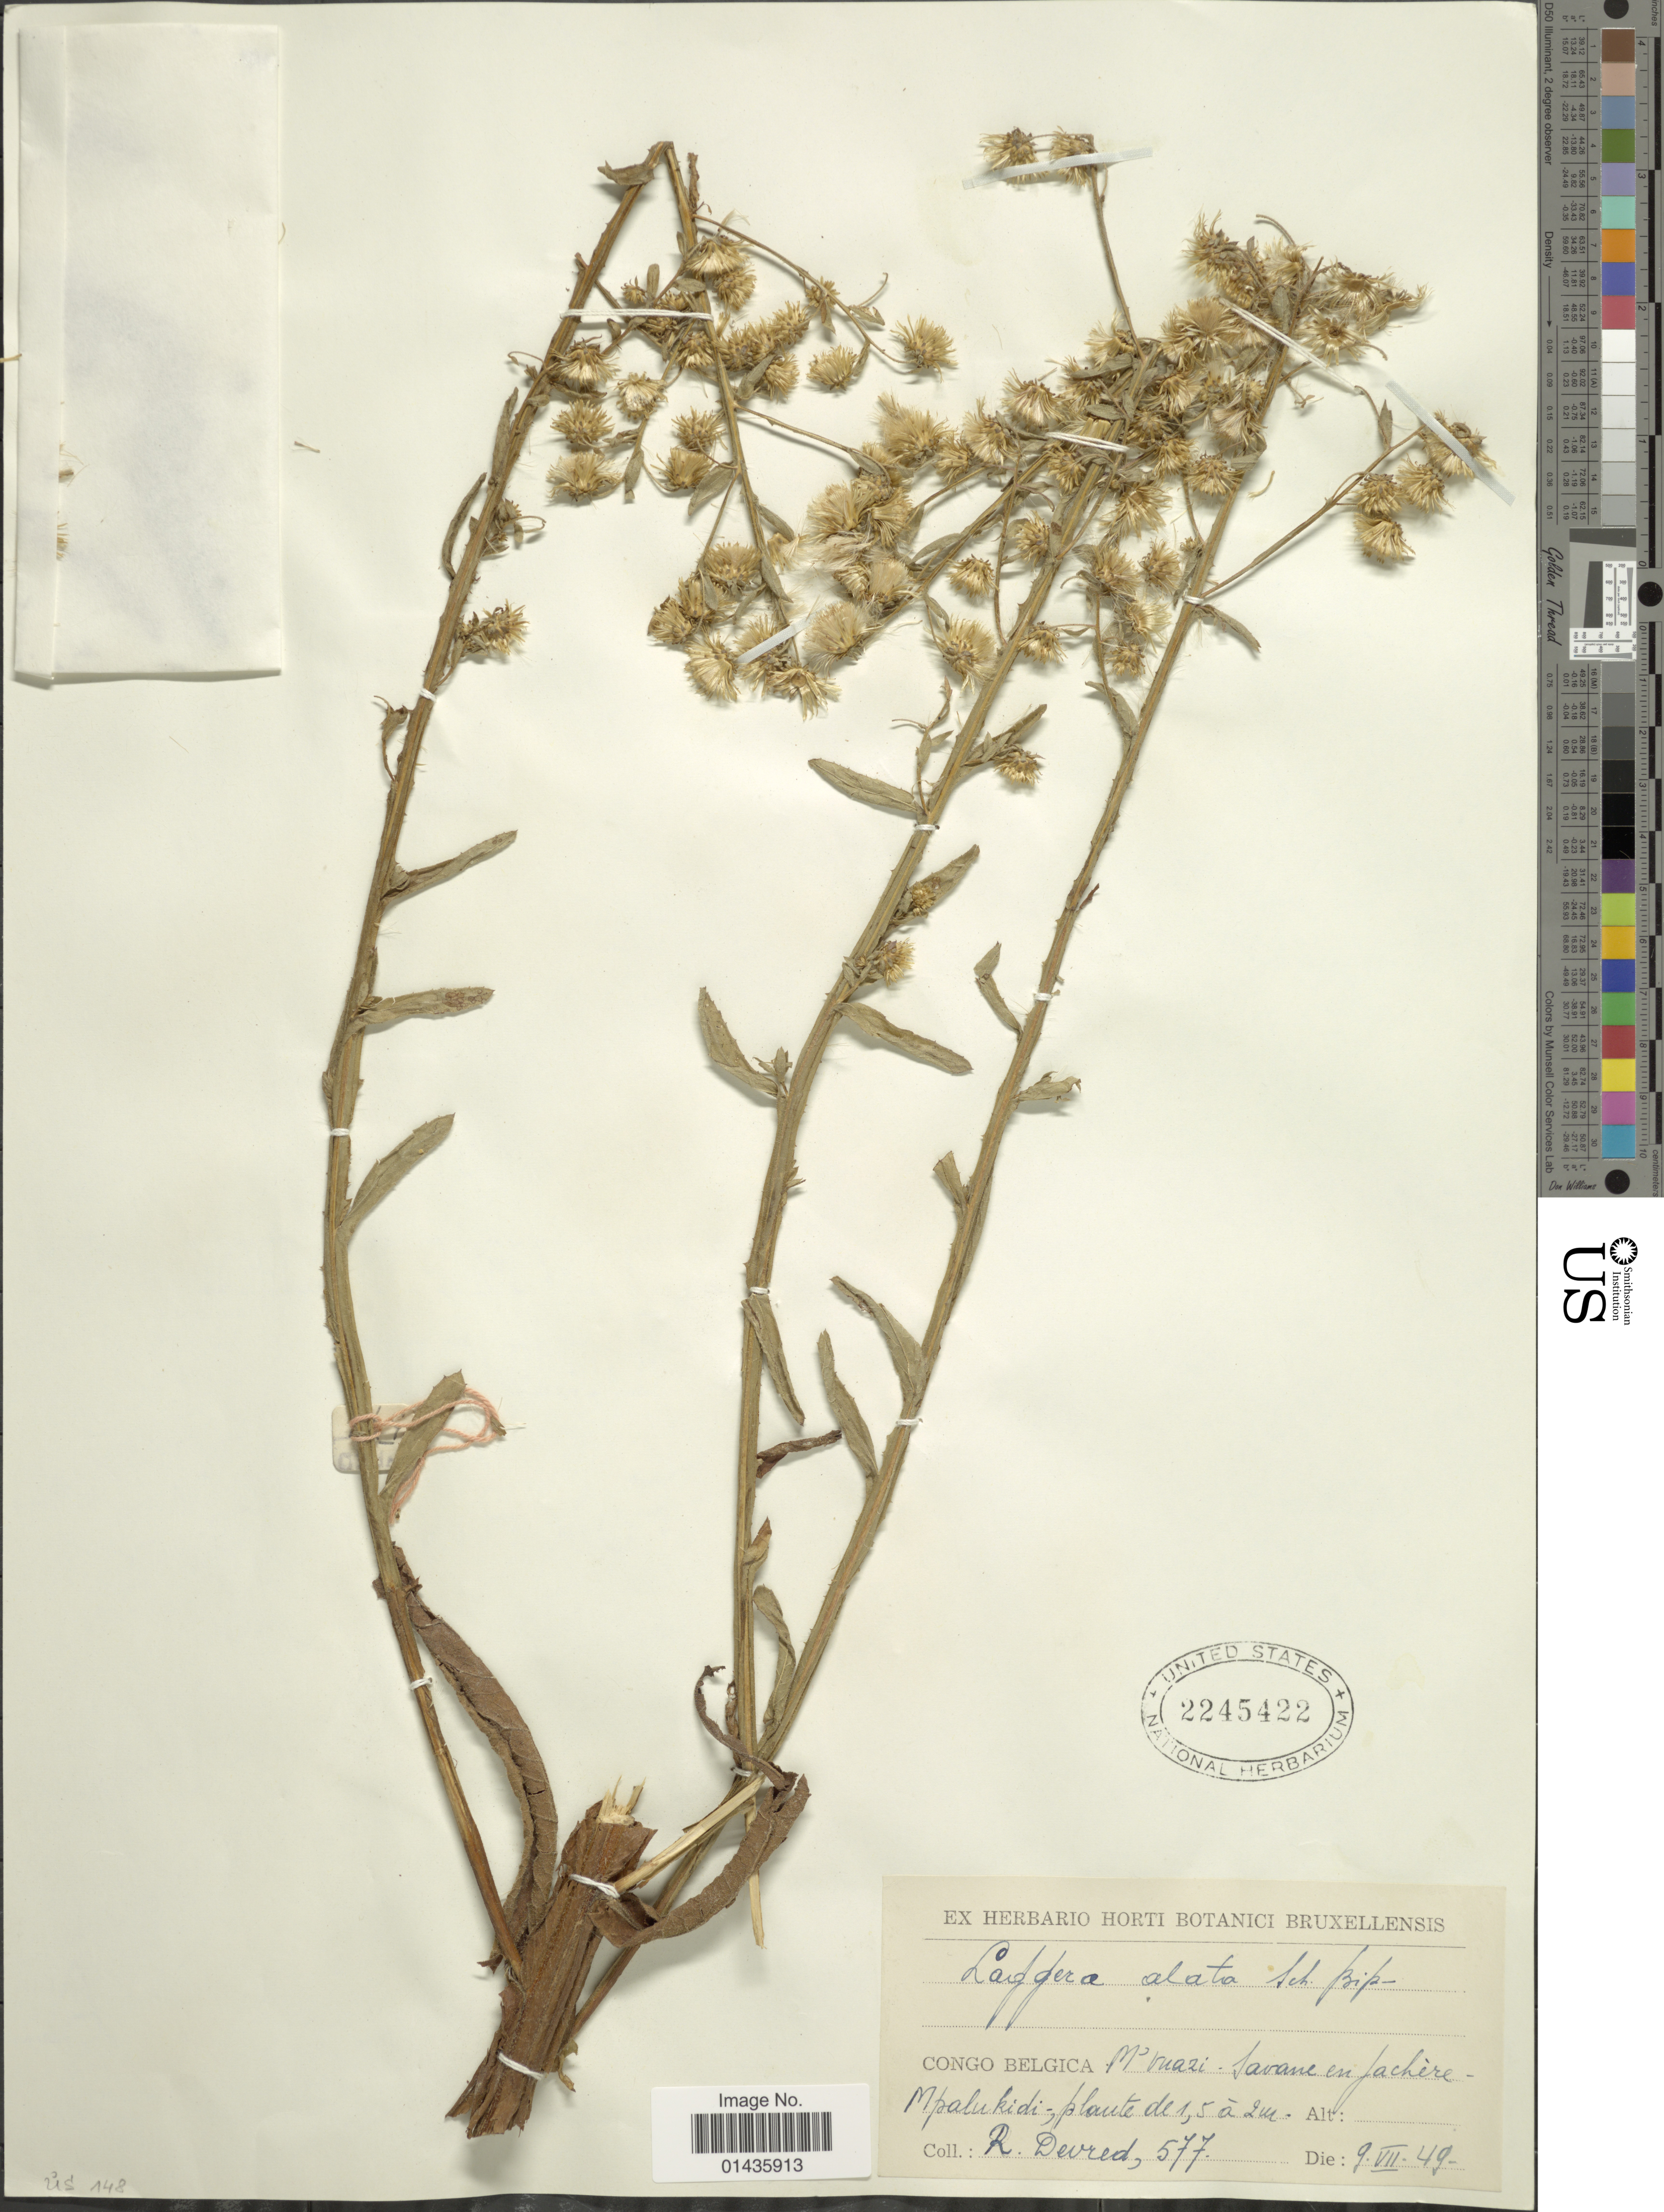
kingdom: Plantae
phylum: Tracheophyta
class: Magnoliopsida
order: Asterales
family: Asteraceae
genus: Laggera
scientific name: Laggera alata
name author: Sch. Bip.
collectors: R. Devred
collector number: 577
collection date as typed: Transcribed d/m/y: 9/7/49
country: Congo, Democratic Republic of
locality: Congo Belgica, M'vuazi, savane en fachere Mpalukidi.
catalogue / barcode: US 2245422